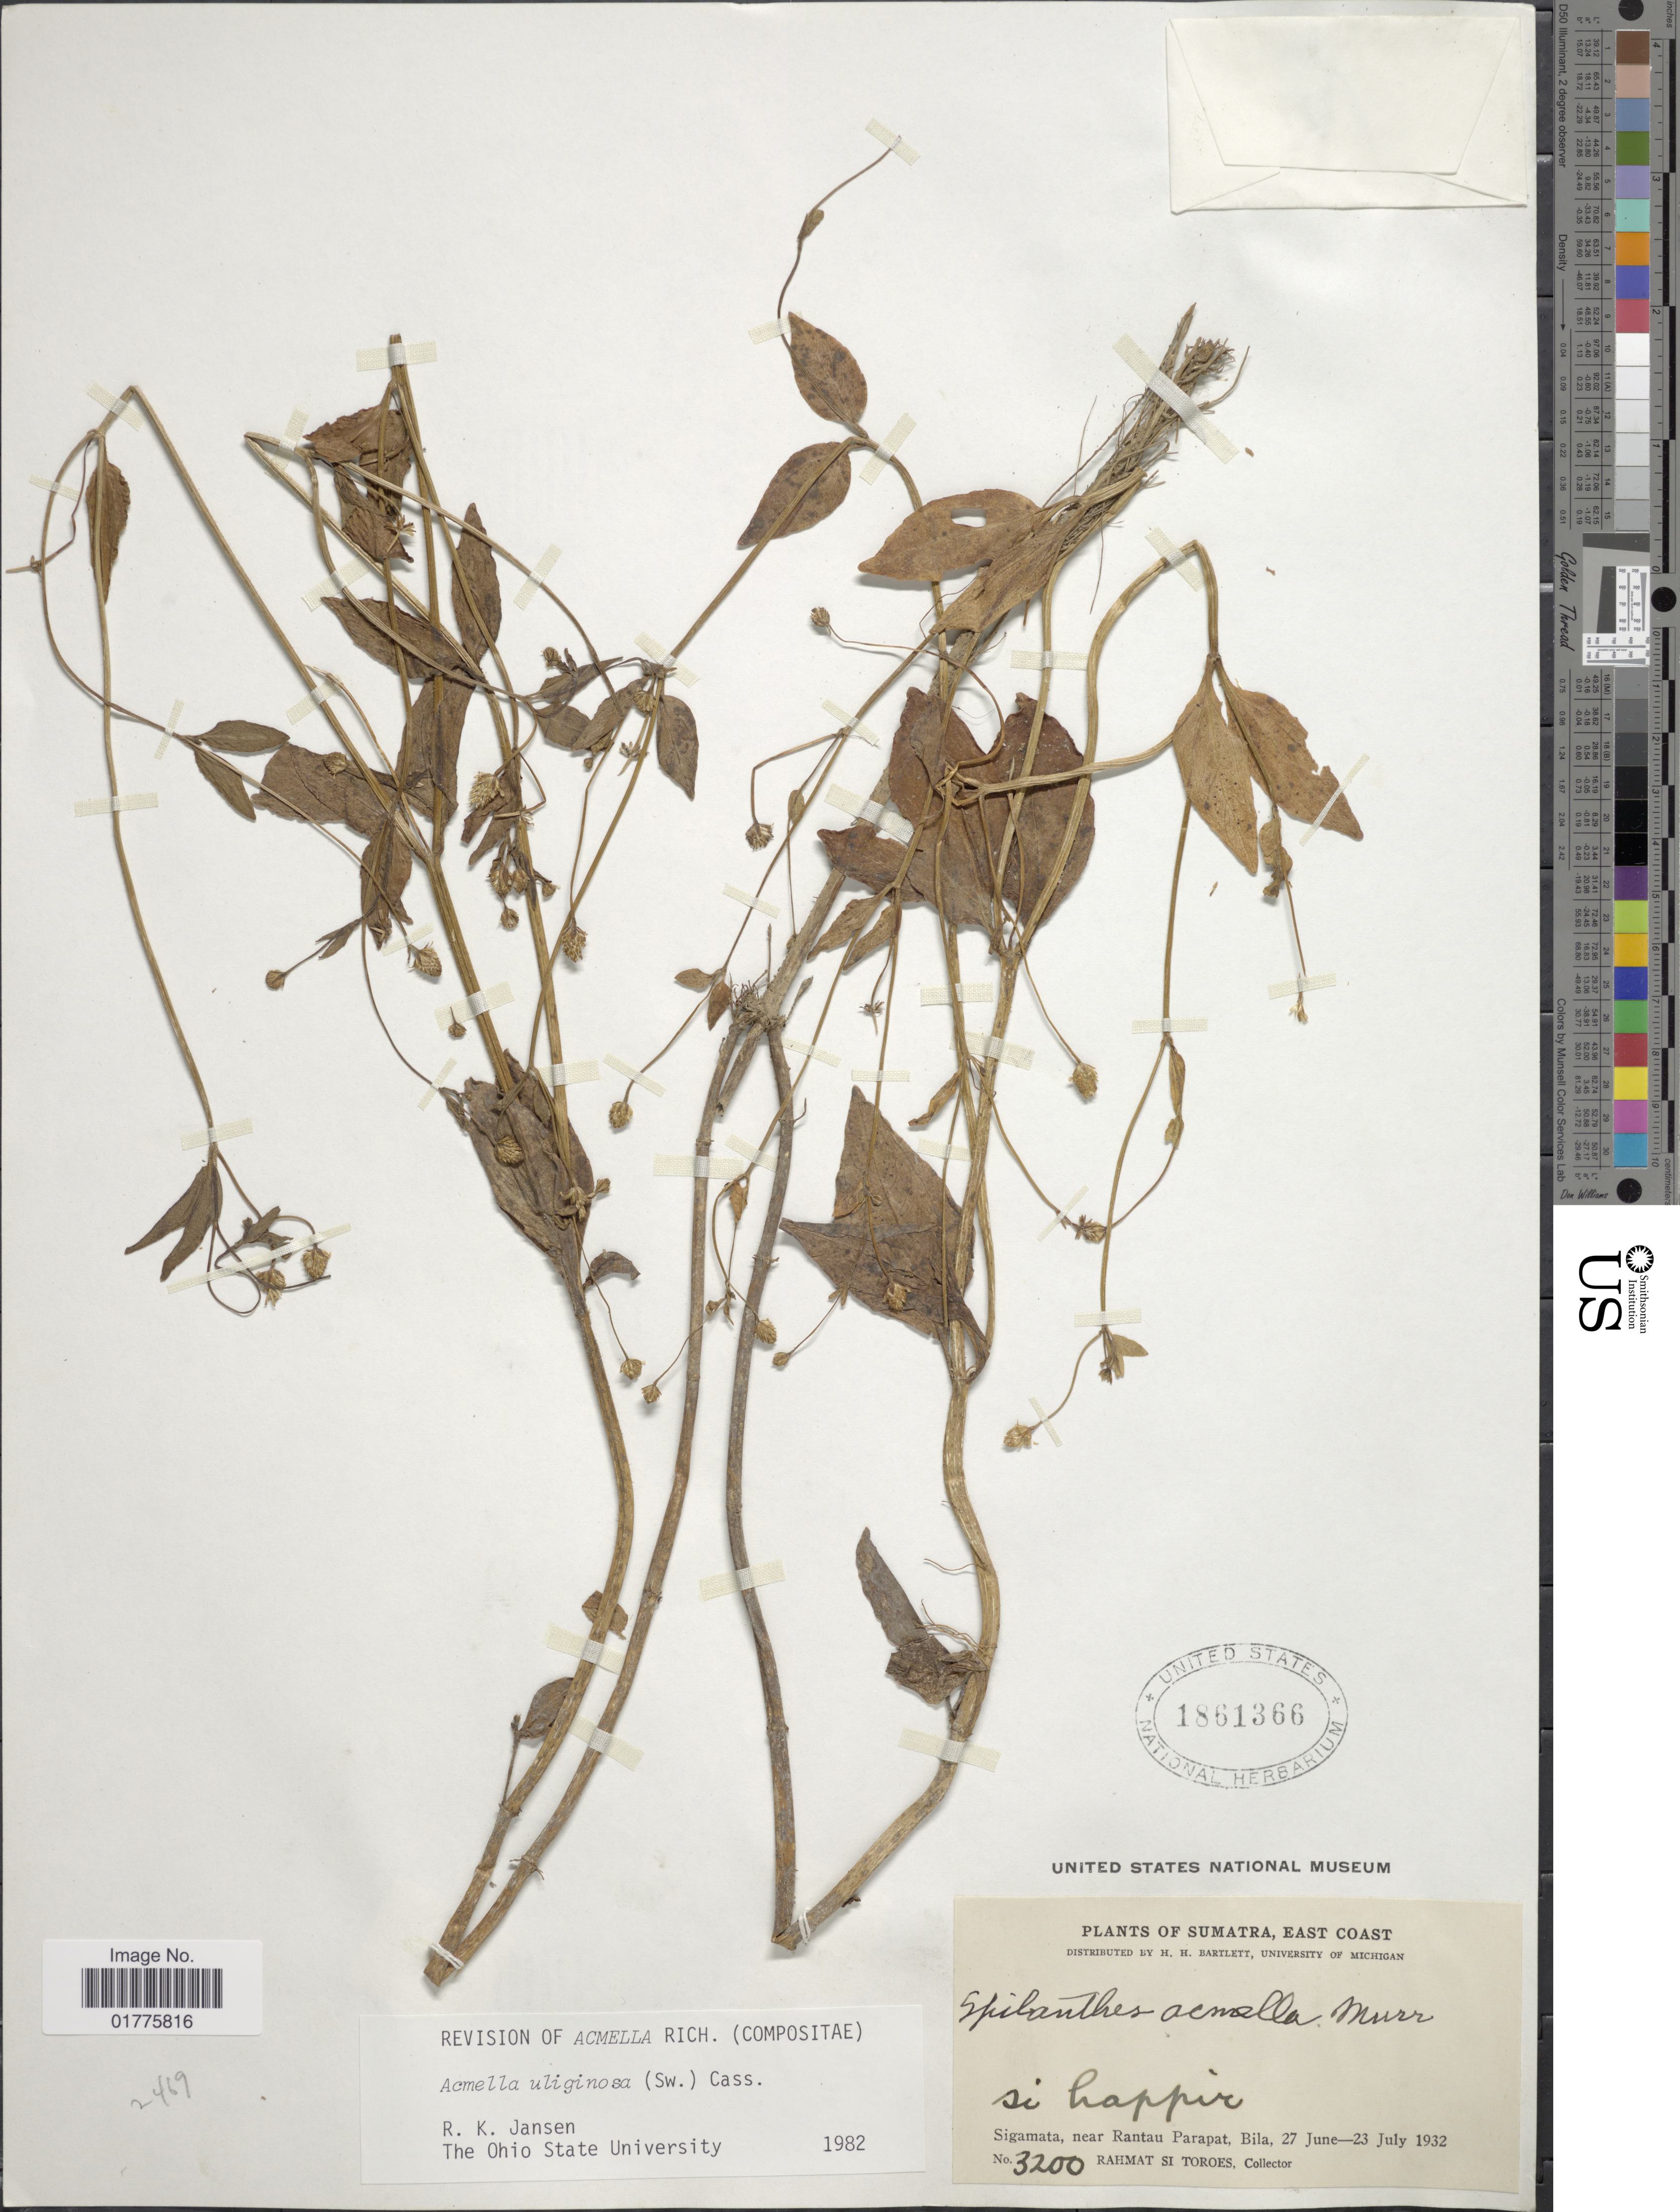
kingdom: Plantae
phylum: Tracheophyta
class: Magnoliopsida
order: Asterales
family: Asteraceae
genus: Acmella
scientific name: Acmella uliginosa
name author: (Sw.) Cass.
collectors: Rahmat Si Boeea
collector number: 3200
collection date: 1932-06-27/1932-07-23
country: Indonesia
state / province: Sumatra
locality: East Coast, Sigamata, near Rantau Parapat, Bila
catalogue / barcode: US 1861366